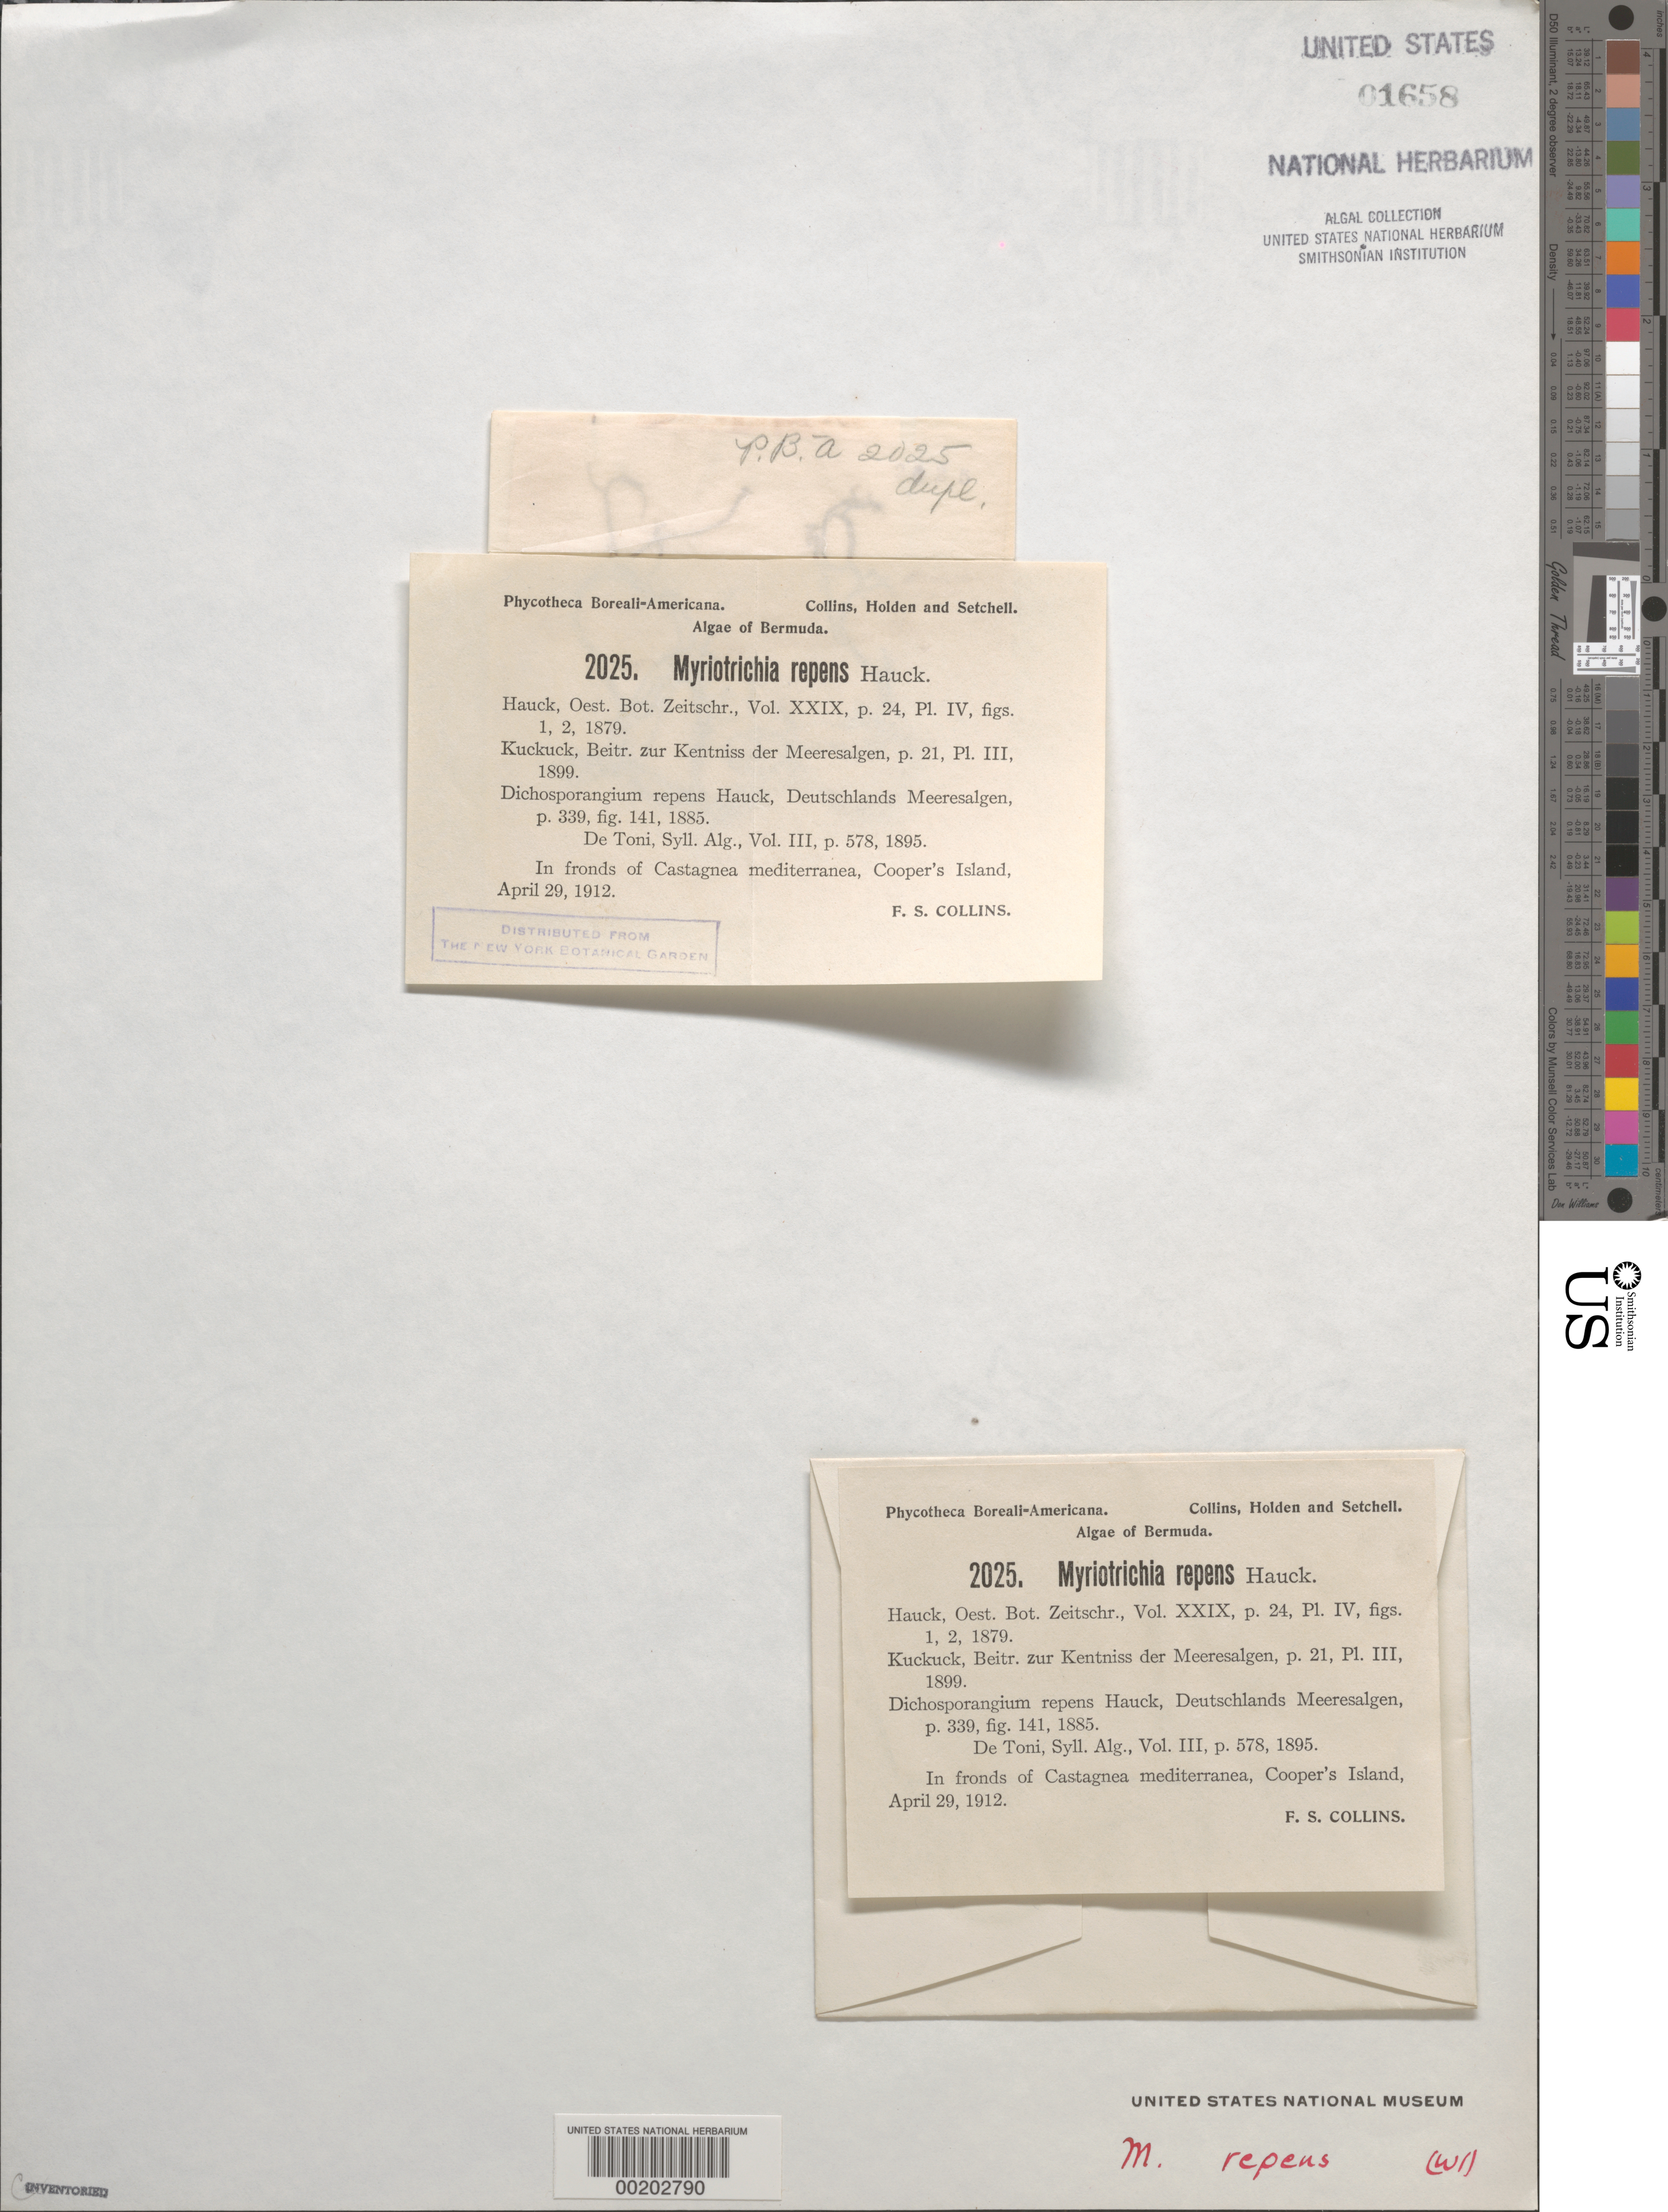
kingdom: Chromista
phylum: Ochrophyta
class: Phaeophyceae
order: Dictyosiphonales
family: Myriotrichiaceae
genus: Myriotrichia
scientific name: Myriotrichia repens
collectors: F. Collins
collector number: PB-A 2025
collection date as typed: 29 Apr 1912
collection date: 1912-04-29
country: Bermuda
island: Cooper's Island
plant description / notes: Collins, Holden & Setchell, Phycotheca Boreali-Americana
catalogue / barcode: US 1658